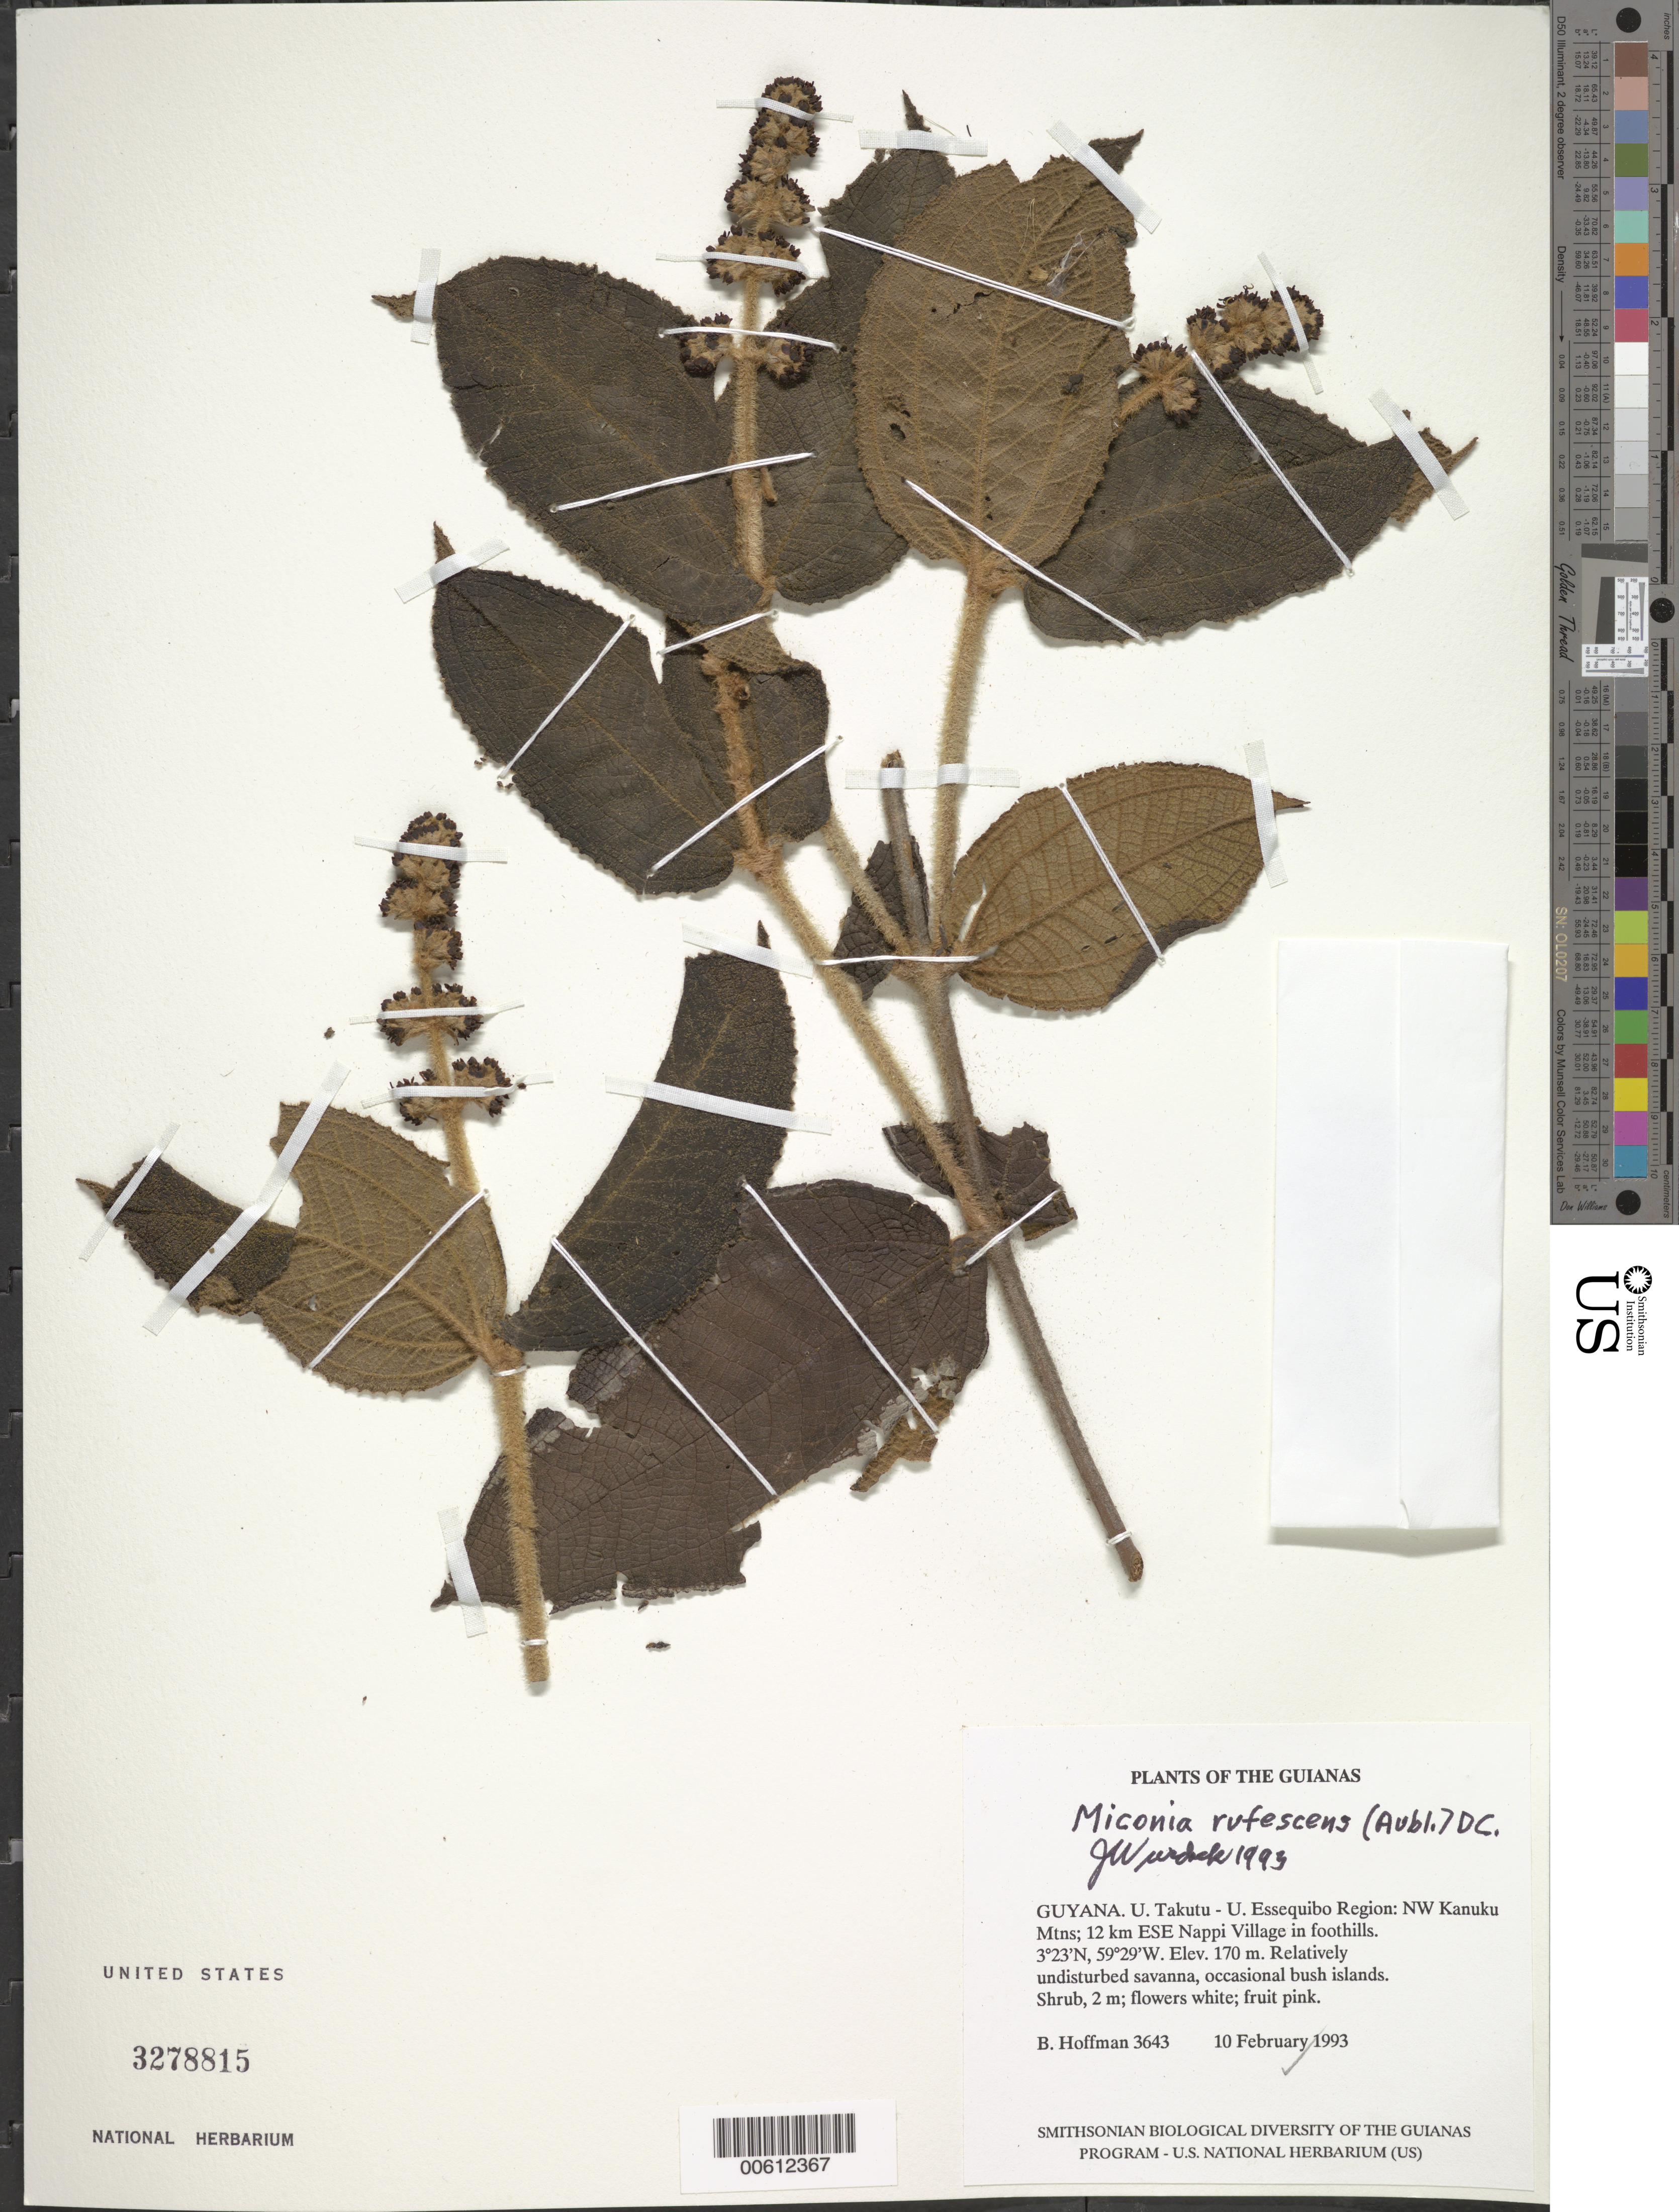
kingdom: Plantae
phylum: Tracheophyta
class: Magnoliopsida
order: Myrtales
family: Melastomataceae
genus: Miconia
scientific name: Miconia rufescens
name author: (Aubl.) DC.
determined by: Wurdack, John J., (US), US (UNITED STATES)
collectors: B. Hoffman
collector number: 3643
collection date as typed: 10 February 1993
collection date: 1993-02-10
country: Guyana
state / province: U. Takutu-U. Essequibo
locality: NW Kanuku Mountains; 12 km ESE of Nappi Village in foothills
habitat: Relatively undisturbed savanna, occasional bush islands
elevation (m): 170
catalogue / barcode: US 3278815